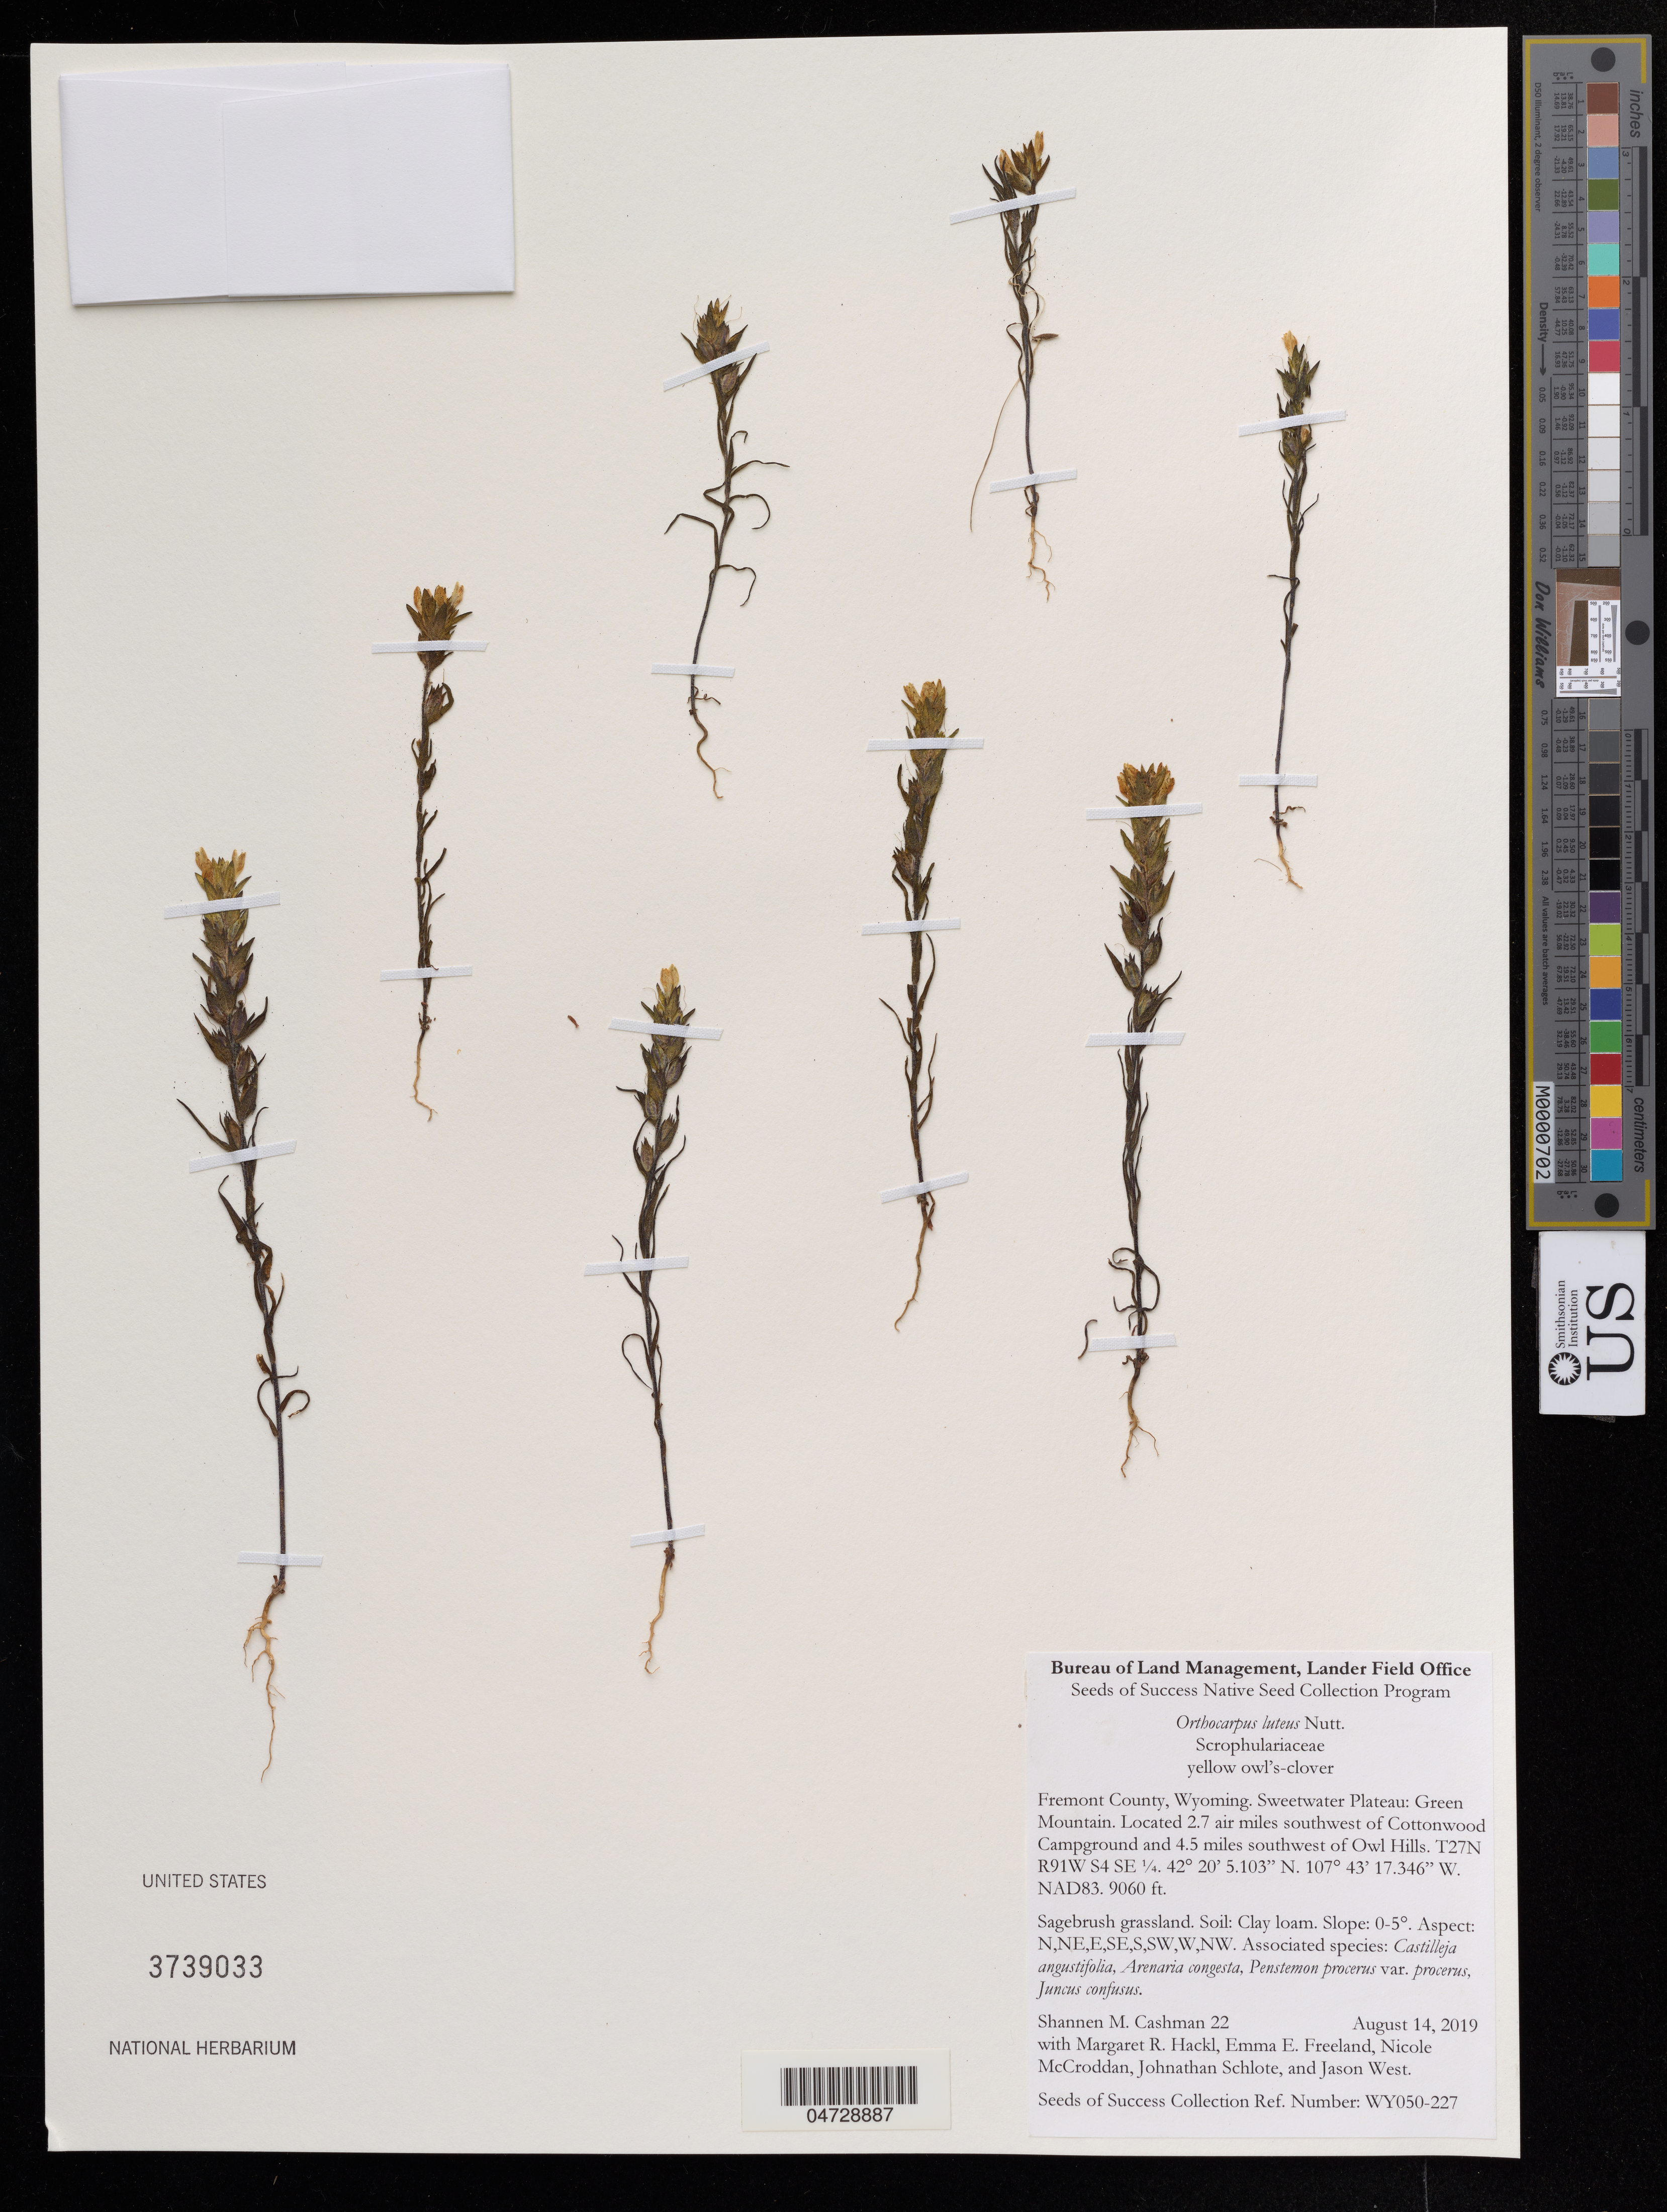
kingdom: Plantae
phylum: Tracheophyta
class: Magnoliopsida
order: Lamiales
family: Orobanchaceae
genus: Orthocarpus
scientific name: Orthocarpus luteus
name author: Nutt.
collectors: S. Cashman, M. Hackl, E. Freeland & et al.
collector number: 22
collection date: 2019-08-14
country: United States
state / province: Wyoming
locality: Fremont County. Sweetwater Plateau: Green Mountain. 2.7 air miles southwest of Cottonwood Campground and 4.5 miles southwest of Owl Hills.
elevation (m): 2761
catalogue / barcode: US 3739033